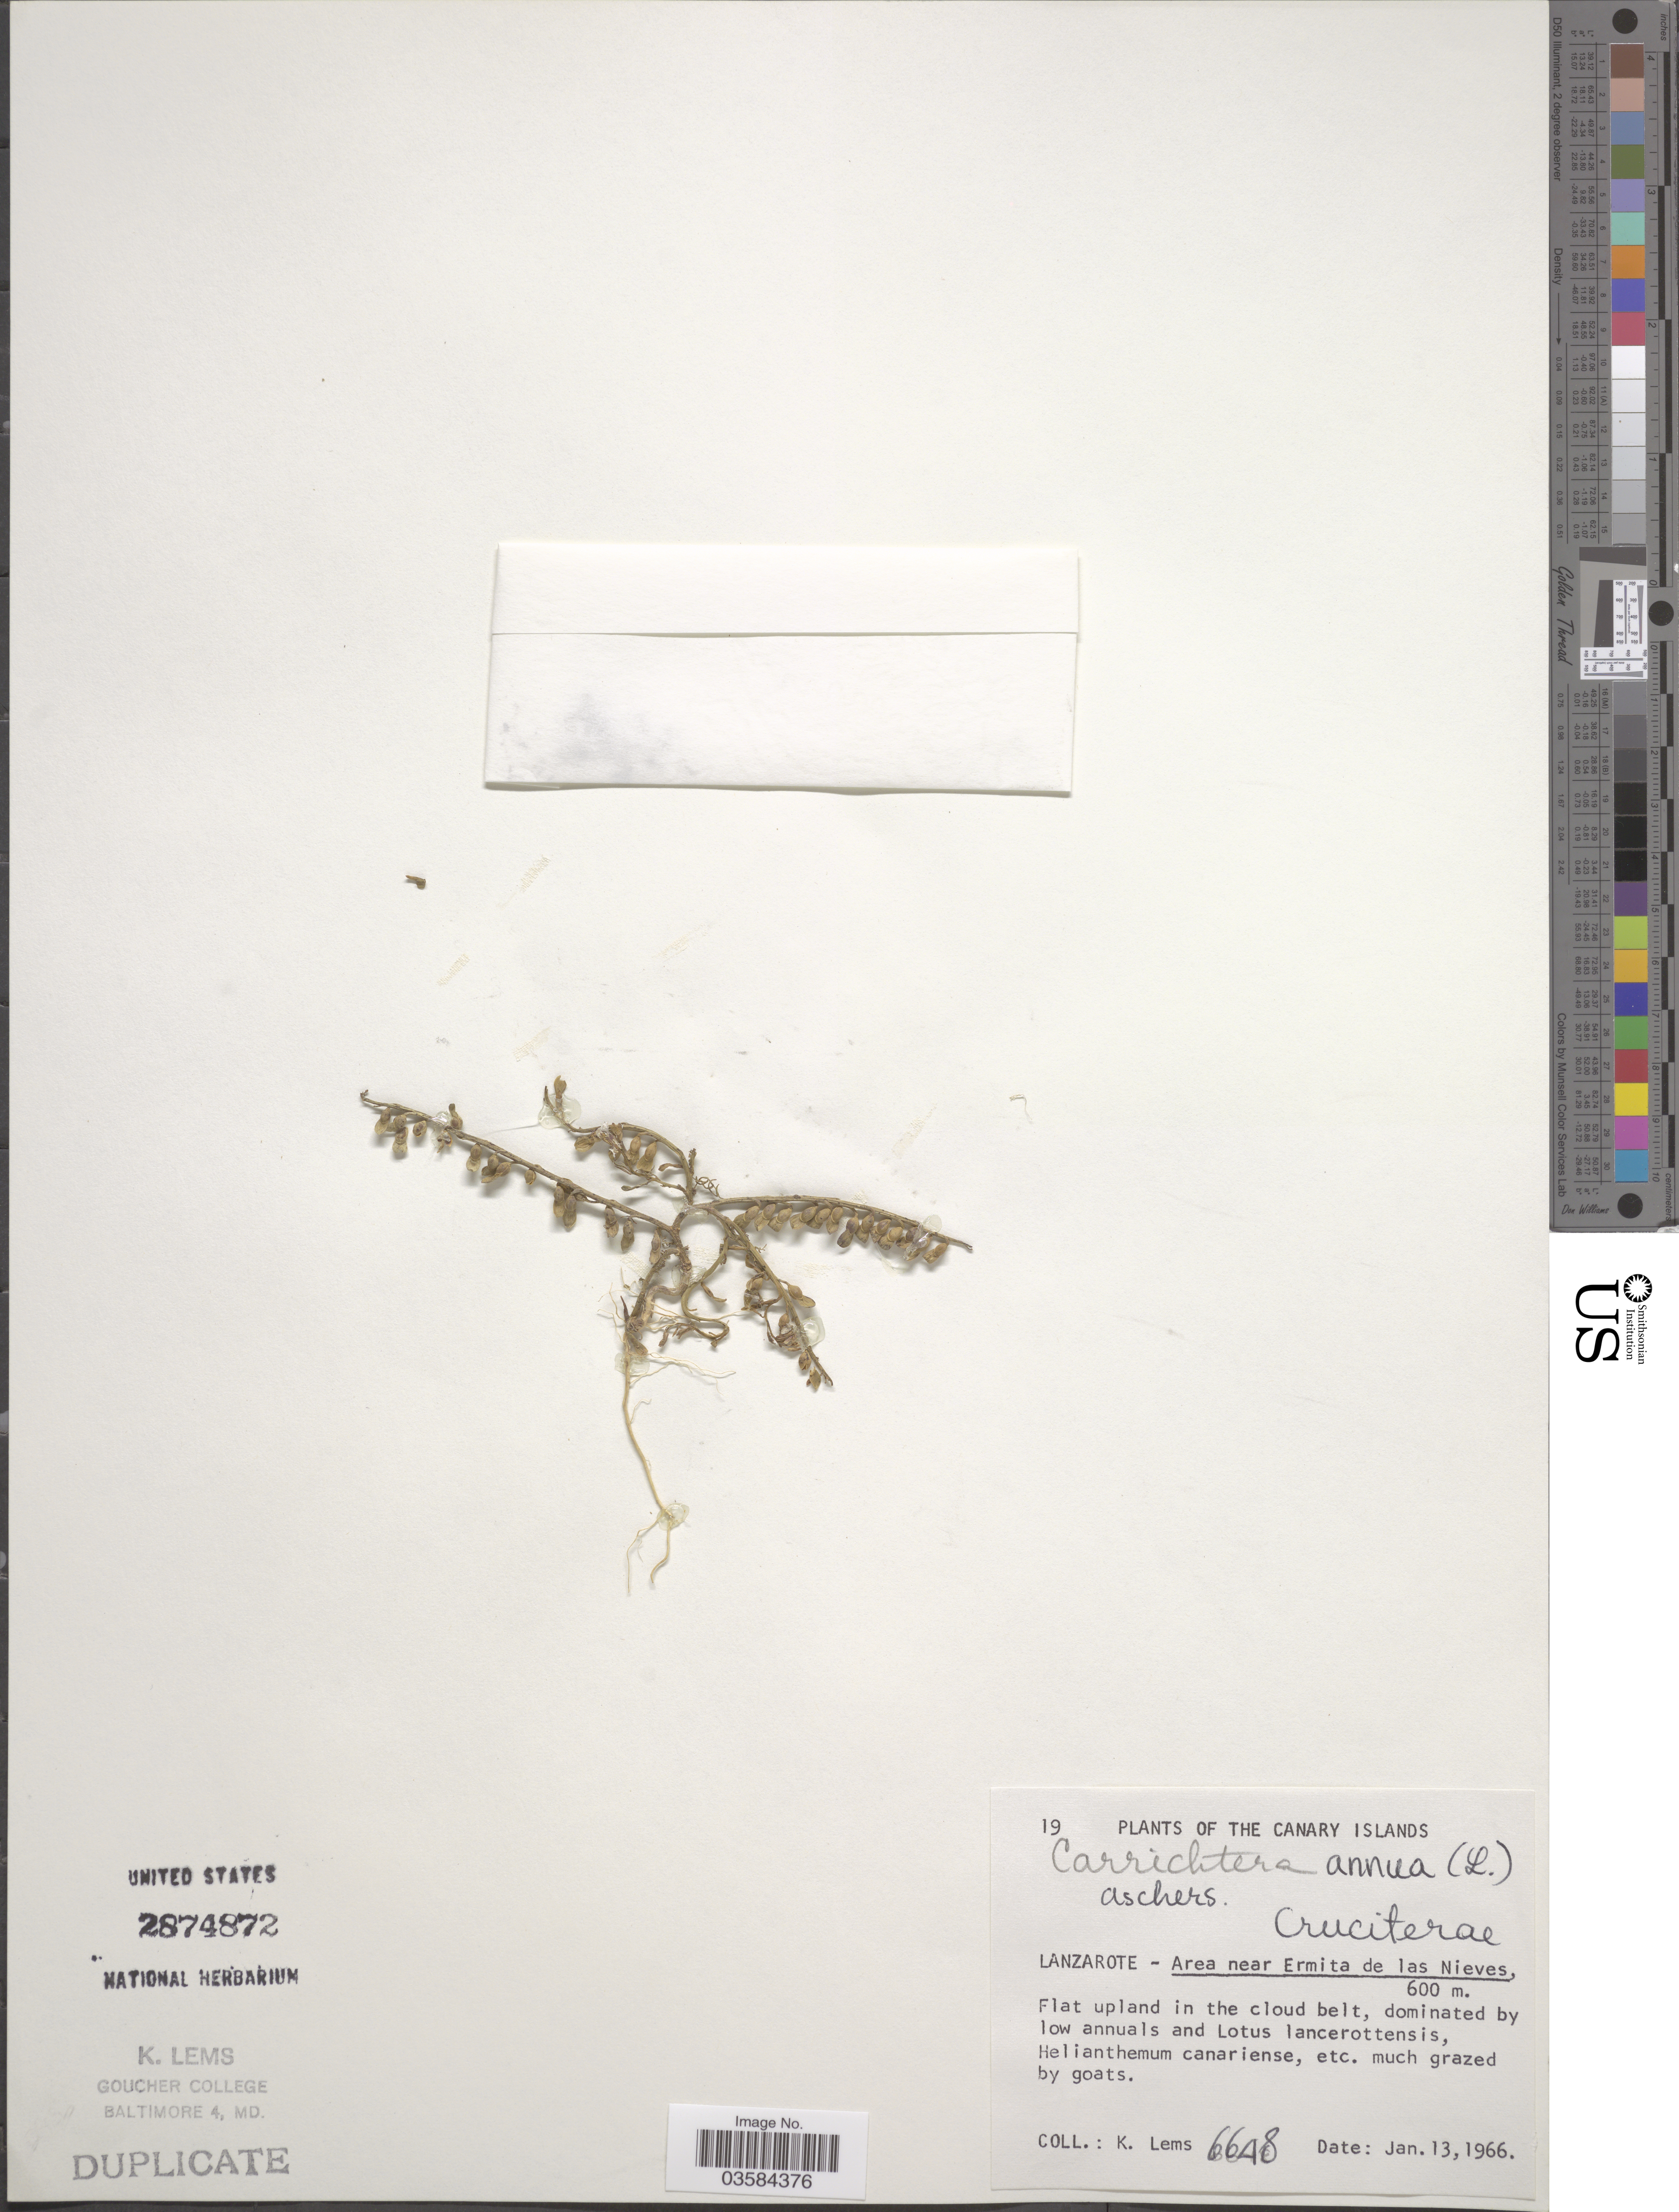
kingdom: Plantae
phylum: Tracheophyta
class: Magnoliopsida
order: Brassicales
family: Brassicaceae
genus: Carrichtera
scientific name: Carrichtera annua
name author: (L.) DC.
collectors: K. Lems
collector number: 6648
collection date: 1966-01-13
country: Spain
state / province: Canarias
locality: The Canary Islands. Lanzarote - Area near Ermita de las Nieves.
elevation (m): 600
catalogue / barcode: US 2874872